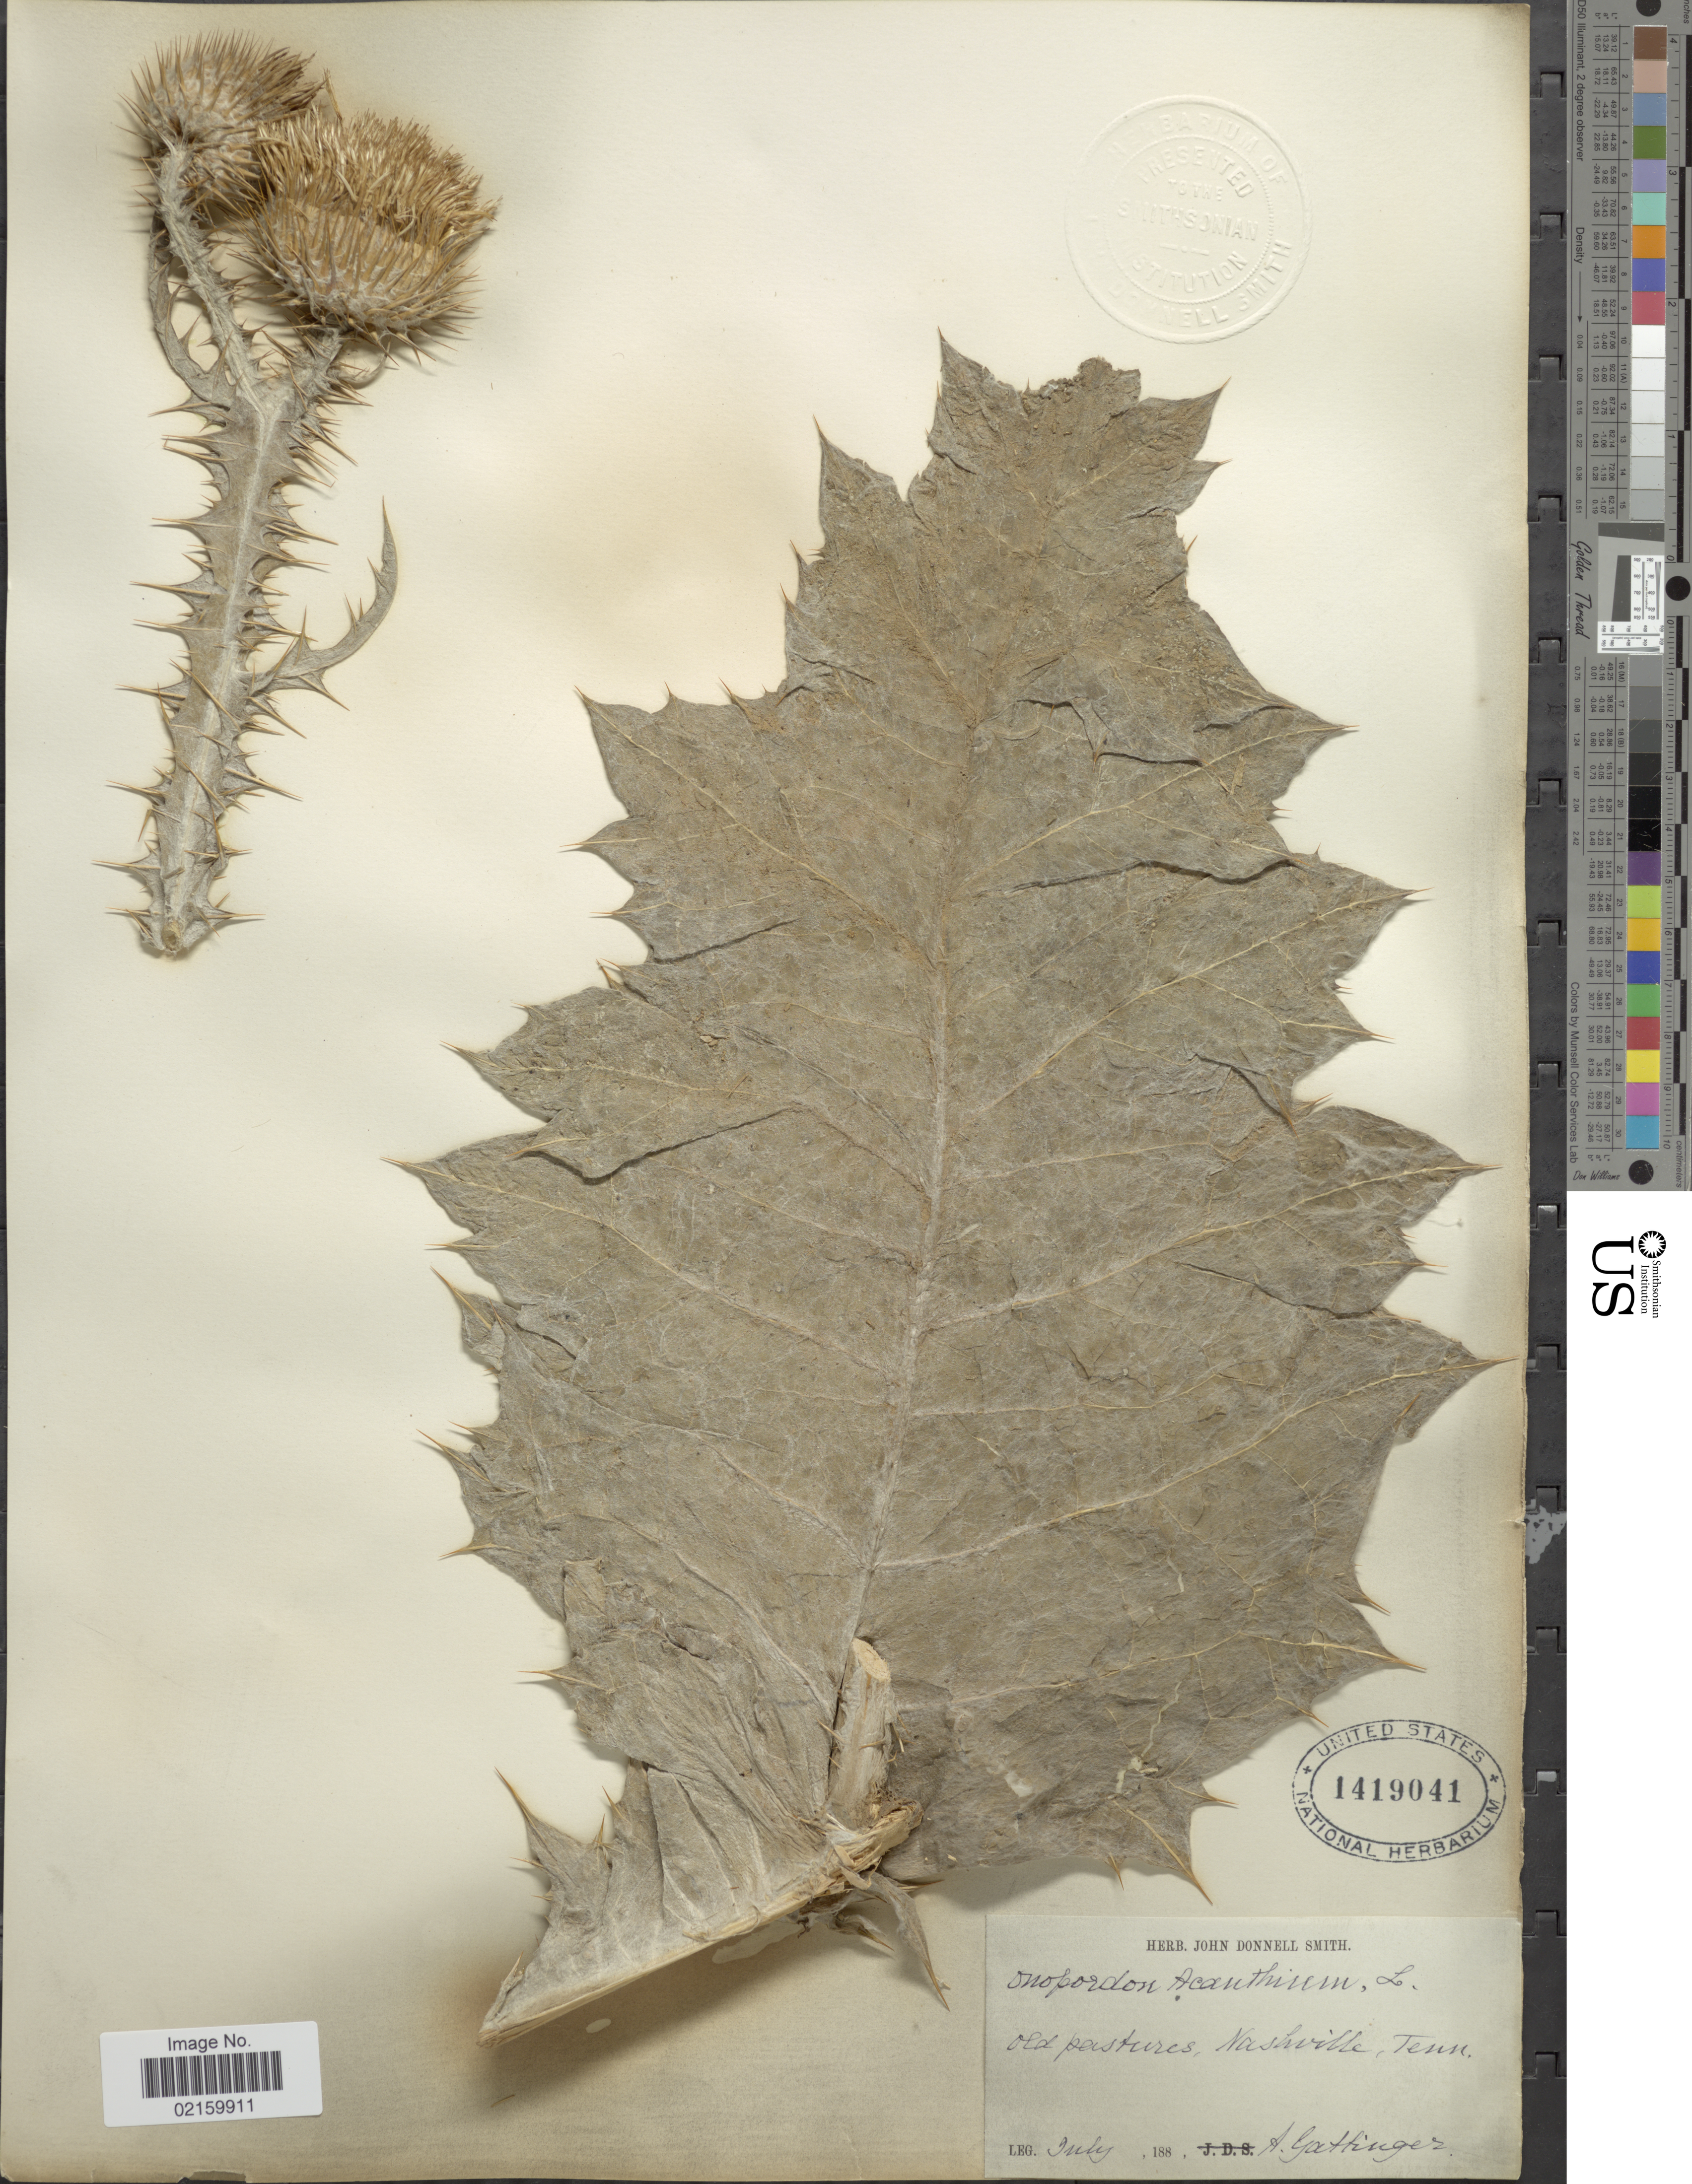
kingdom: Plantae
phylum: Tracheophyta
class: Magnoliopsida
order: Asterales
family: Asteraceae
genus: Onopordum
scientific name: Onopordum acanthium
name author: L.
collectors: A. Gattinger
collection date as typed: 188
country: United States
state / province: Tennessee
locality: Old pastures, Nashville, Tenn.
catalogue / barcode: US 1419041